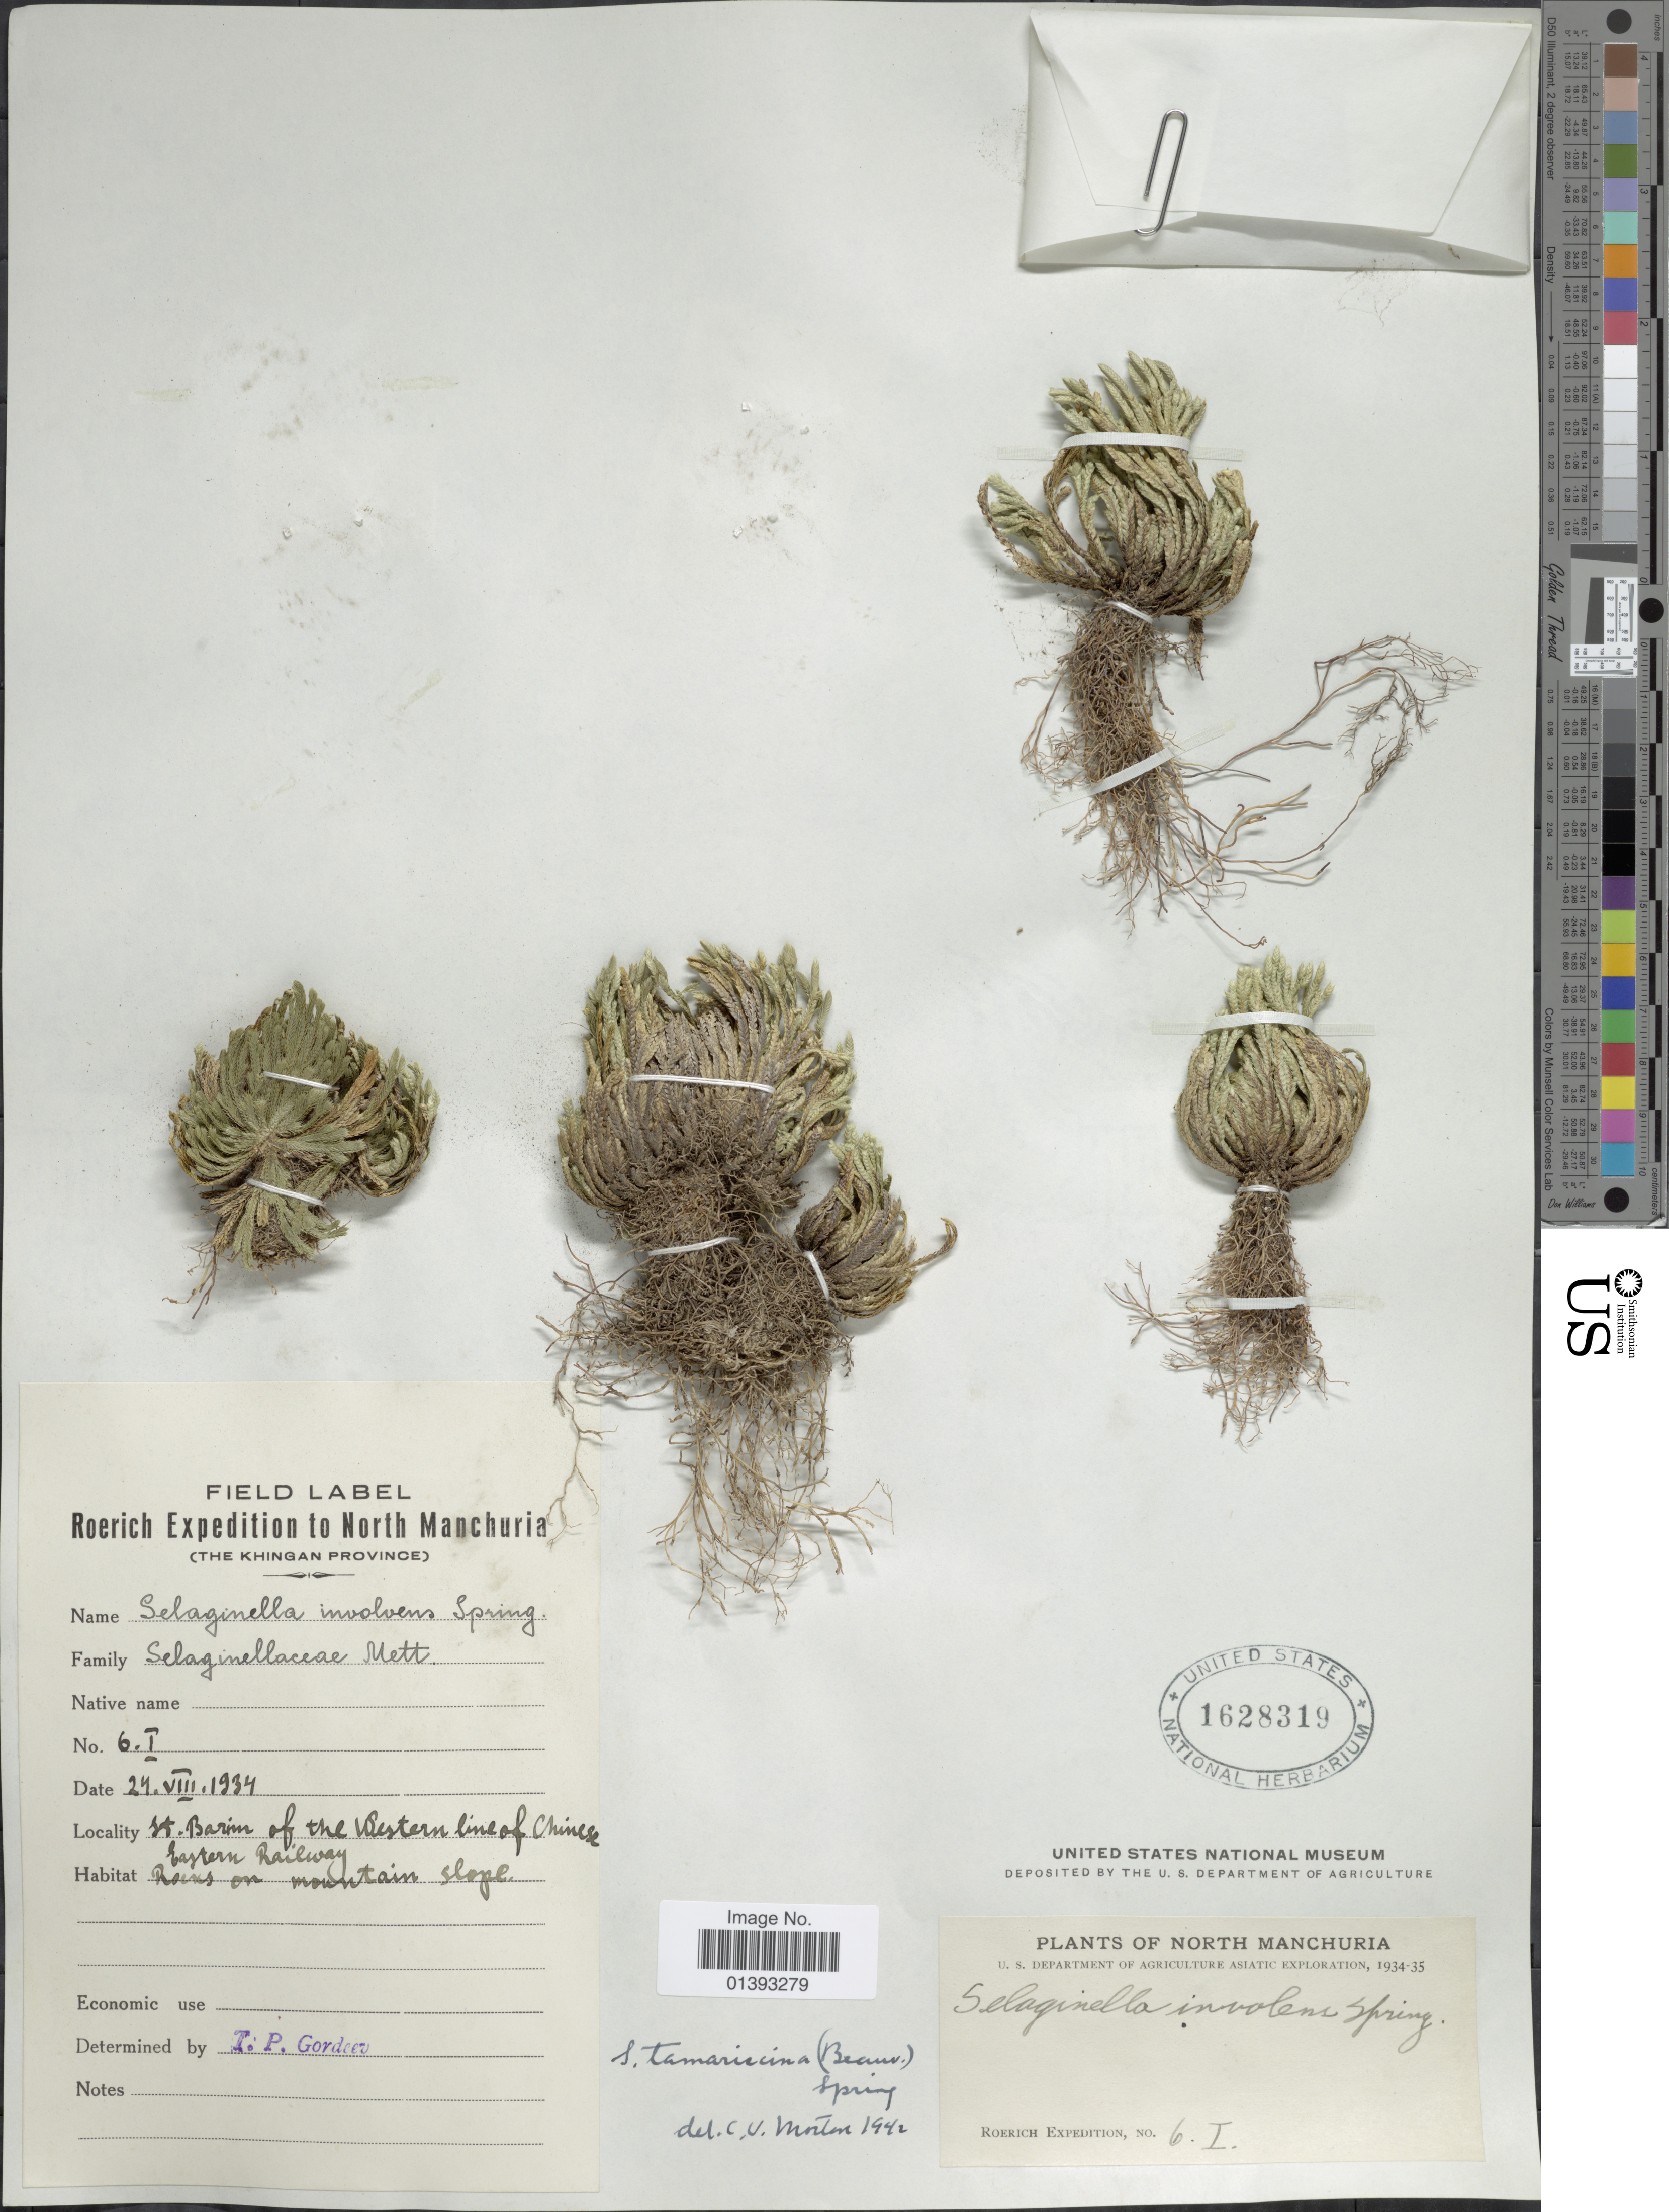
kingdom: Plantae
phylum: Tracheophyta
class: Lycopodiopsida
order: Selaginellales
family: Selaginellaceae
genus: Selaginella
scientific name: Selaginella tamariscina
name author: (P. Beauv.) Spring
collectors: Roerich Expedition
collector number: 6I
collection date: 1934-08-24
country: China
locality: North Manchuria, Khingan Province, St. Barim of the western lime of Chinese Eastern Railway, rocks on mountain slope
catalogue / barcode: US 1628319